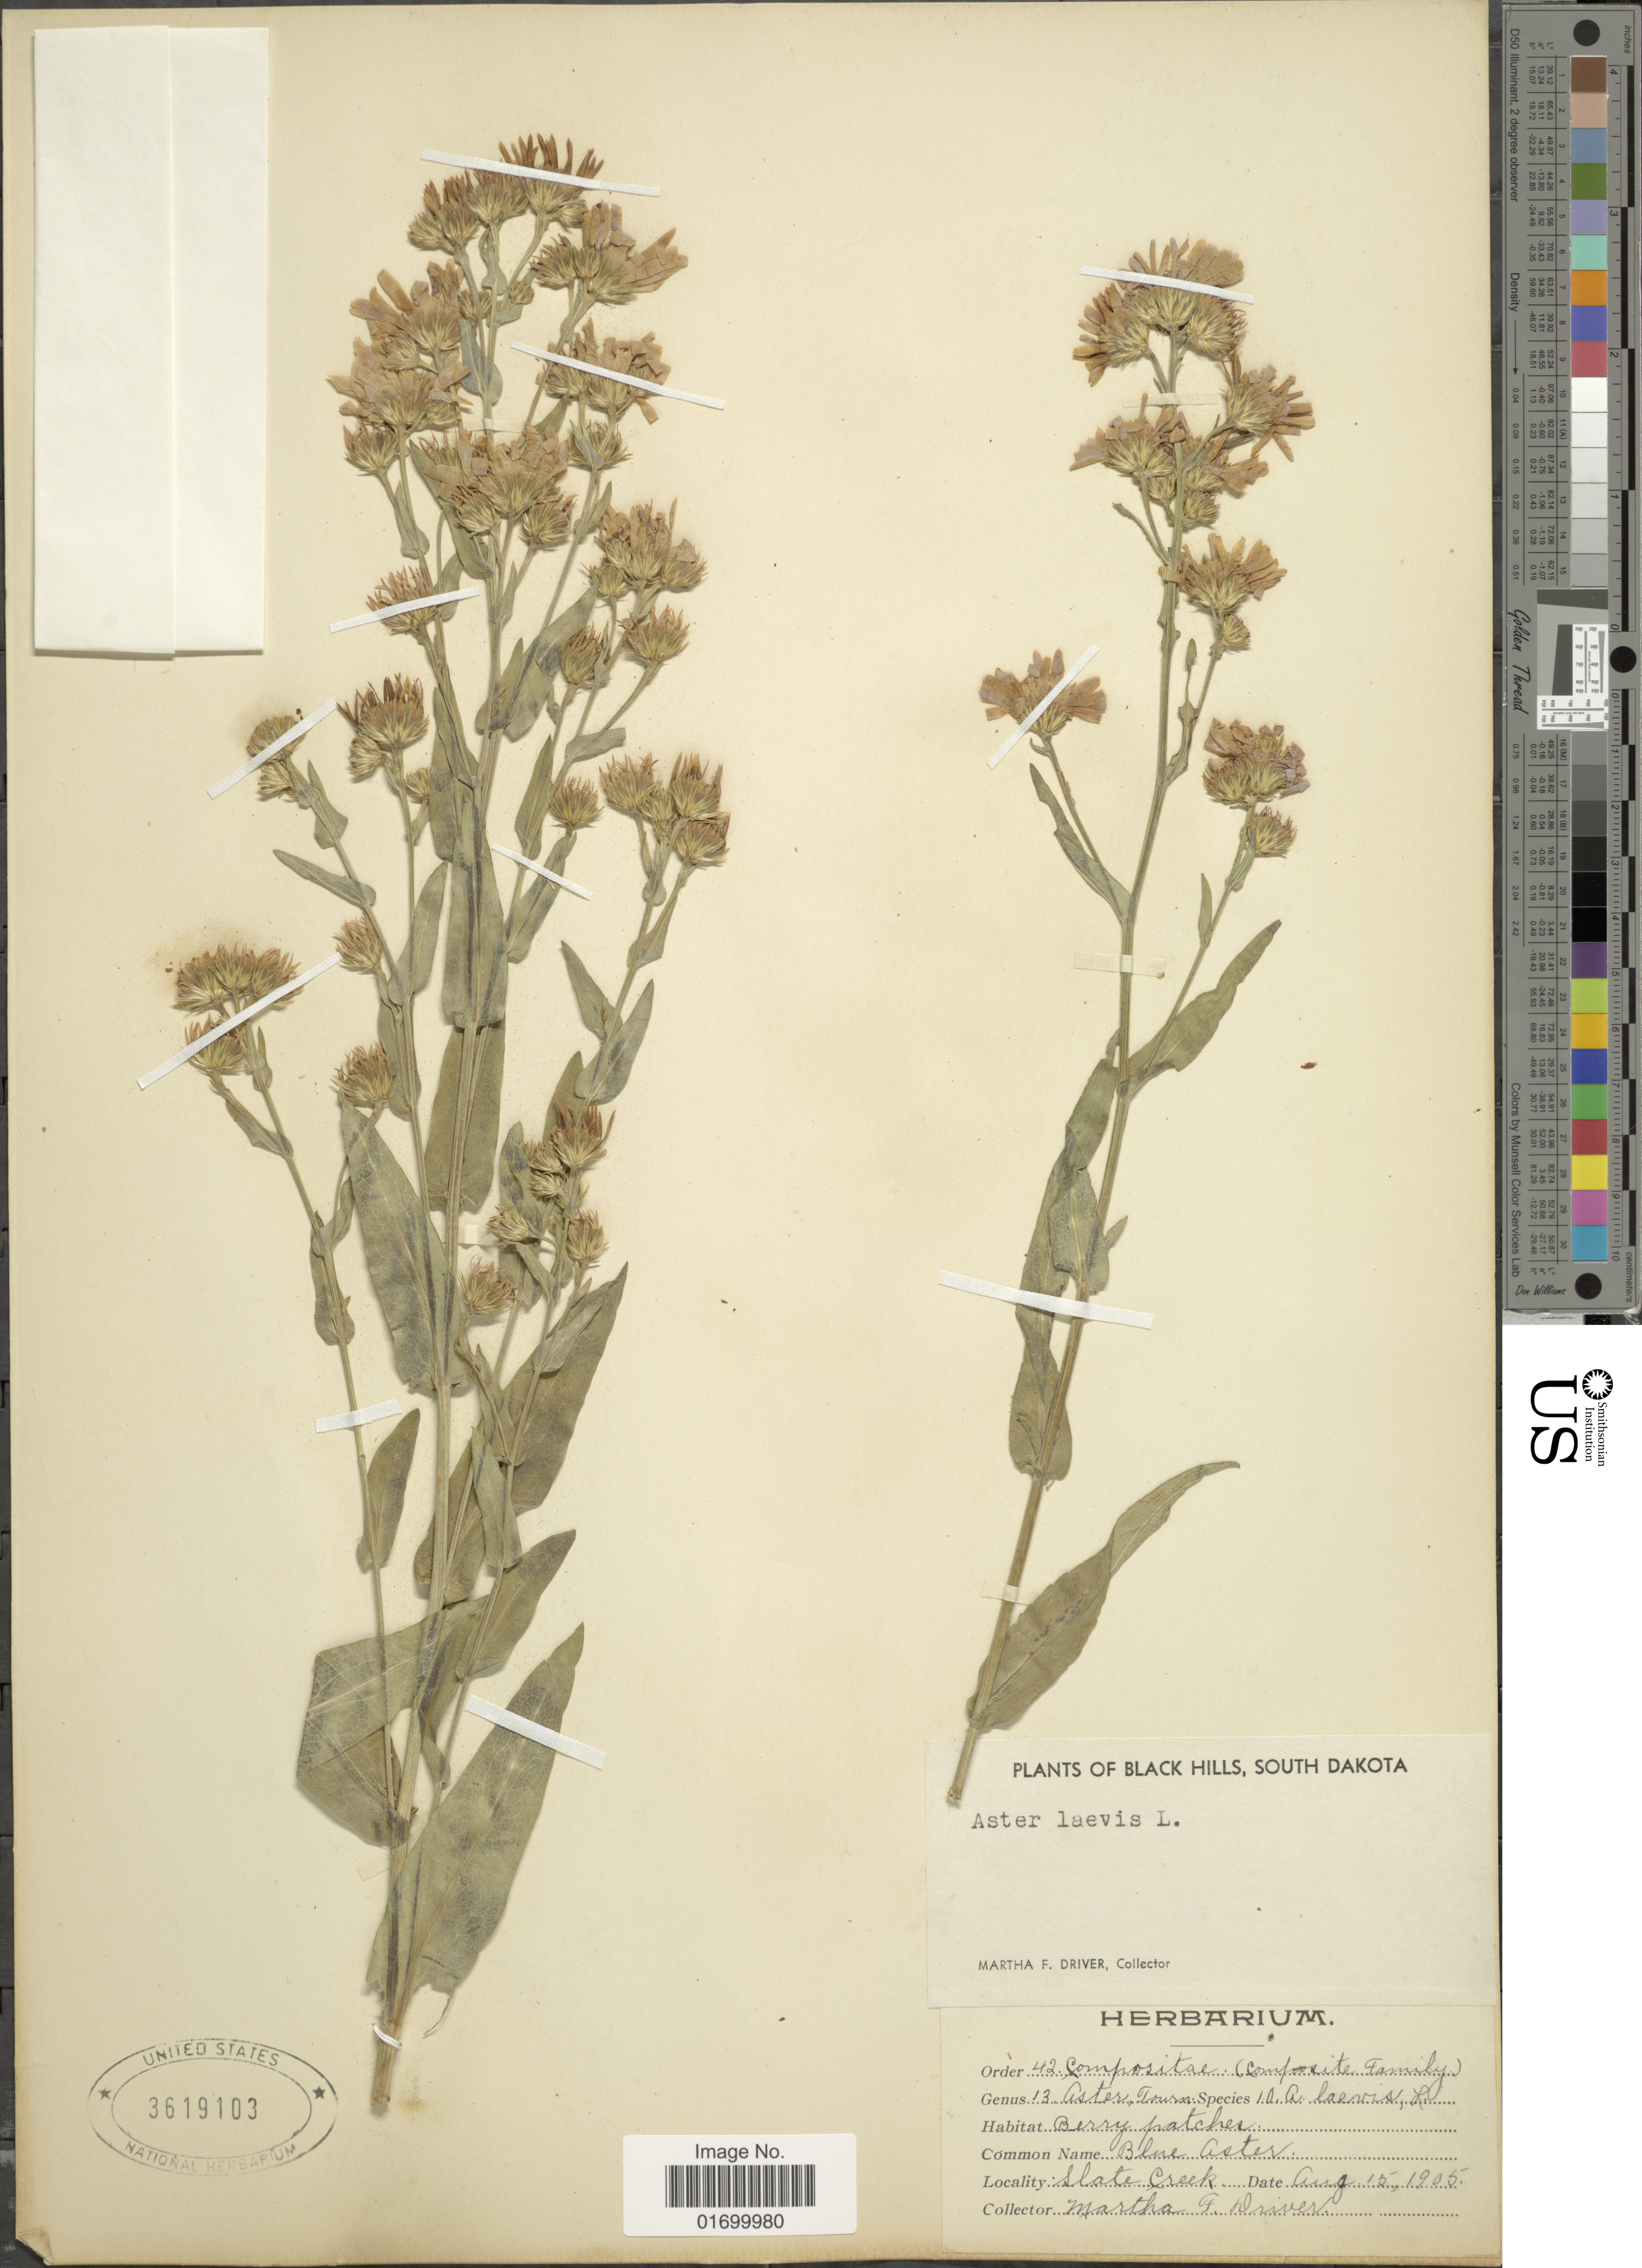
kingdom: Plantae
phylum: Tracheophyta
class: Magnoliopsida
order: Asterales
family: Asteraceae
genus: Symphyotrichum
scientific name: Symphyotrichum laeve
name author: (L.) Á. Löve & D. Löve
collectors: M. Driver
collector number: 42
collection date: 1905-08-15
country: United States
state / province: South Dakota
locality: Black Hills, Slate Creek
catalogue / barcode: US 3619103